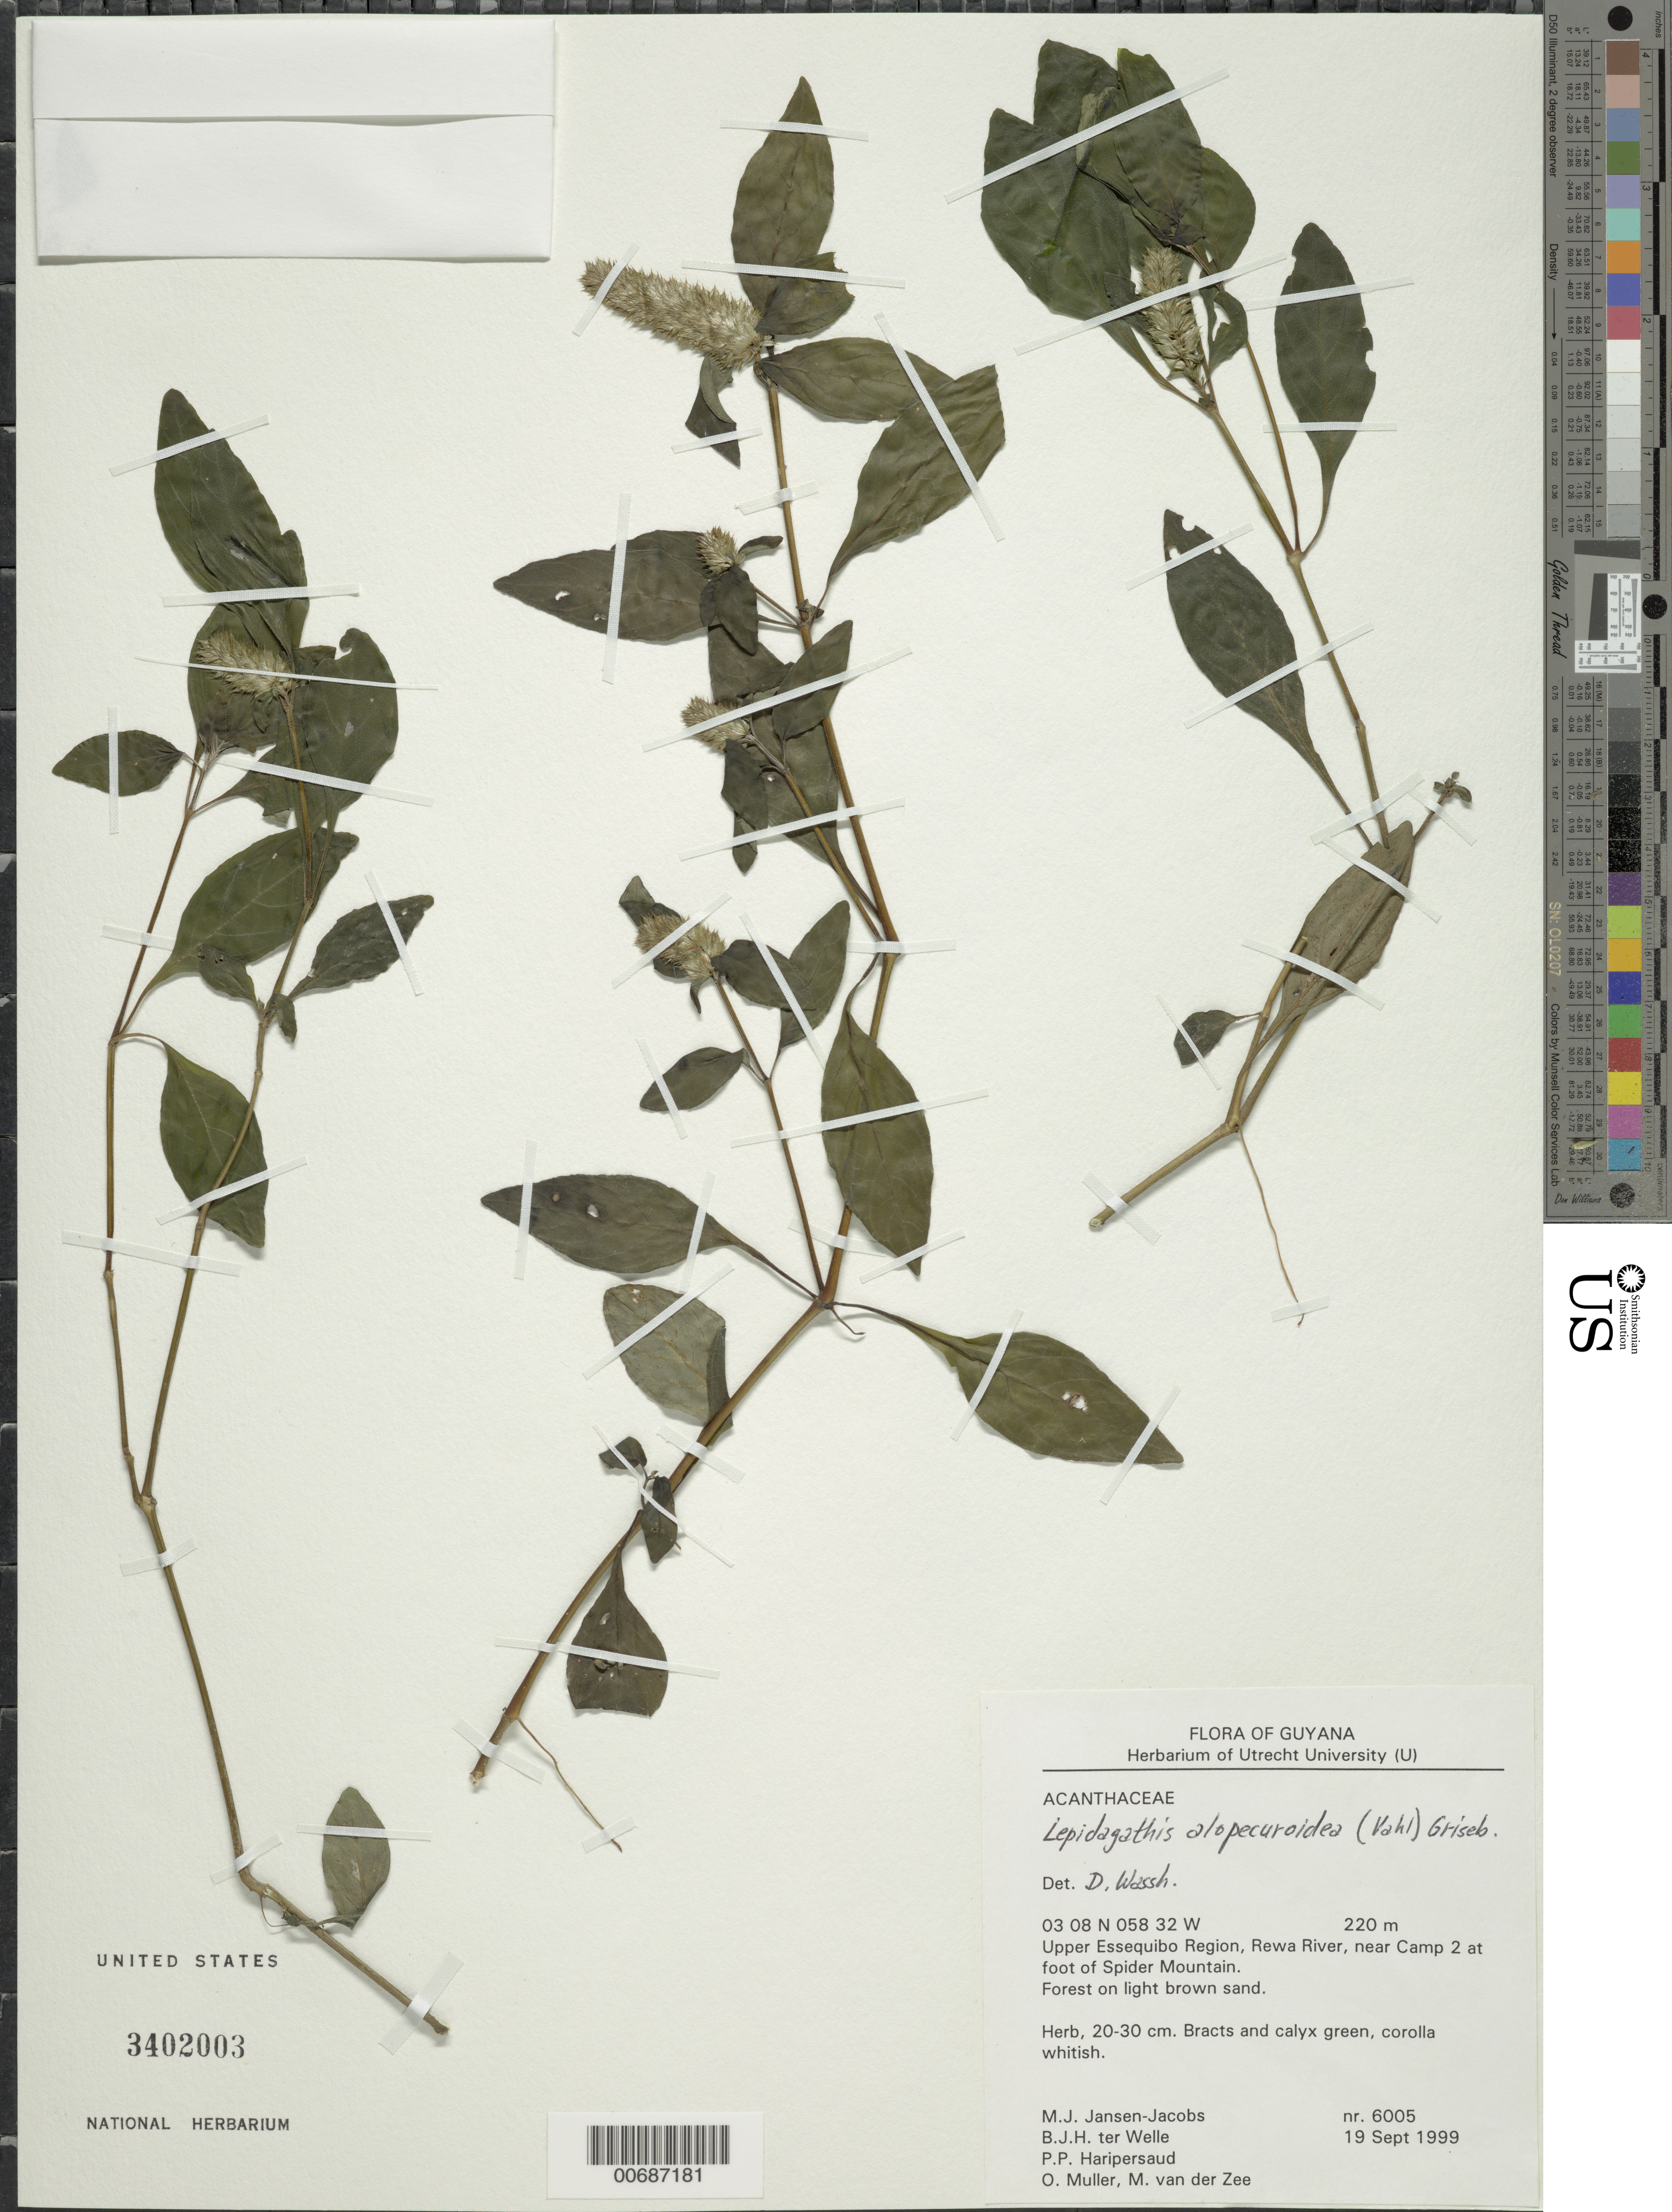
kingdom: Plantae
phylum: Tracheophyta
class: Magnoliopsida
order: Lamiales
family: Acanthaceae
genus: Lepidagathis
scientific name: Lepidagathis alopecuroidea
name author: (Vahl) R. Br. ex Griseb.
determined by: Wasshausen, Dieter C., (BOT), Smithsonian Institution - National Museum of Natural History (UNITED STATES)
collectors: M. J. Jansen-Jacobs, B. Welle, P. Haripersaud, O. Muller & M. van der Zee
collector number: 6005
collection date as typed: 19-Sep-99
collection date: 1999-09-19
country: Guyana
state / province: U. Takutu-U. Essequibo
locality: Rewa River, at foot of Spider Mts., near camp 2, Upper Essequibo Region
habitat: Forest on light brown sand, along creek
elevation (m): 220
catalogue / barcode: US 3402003